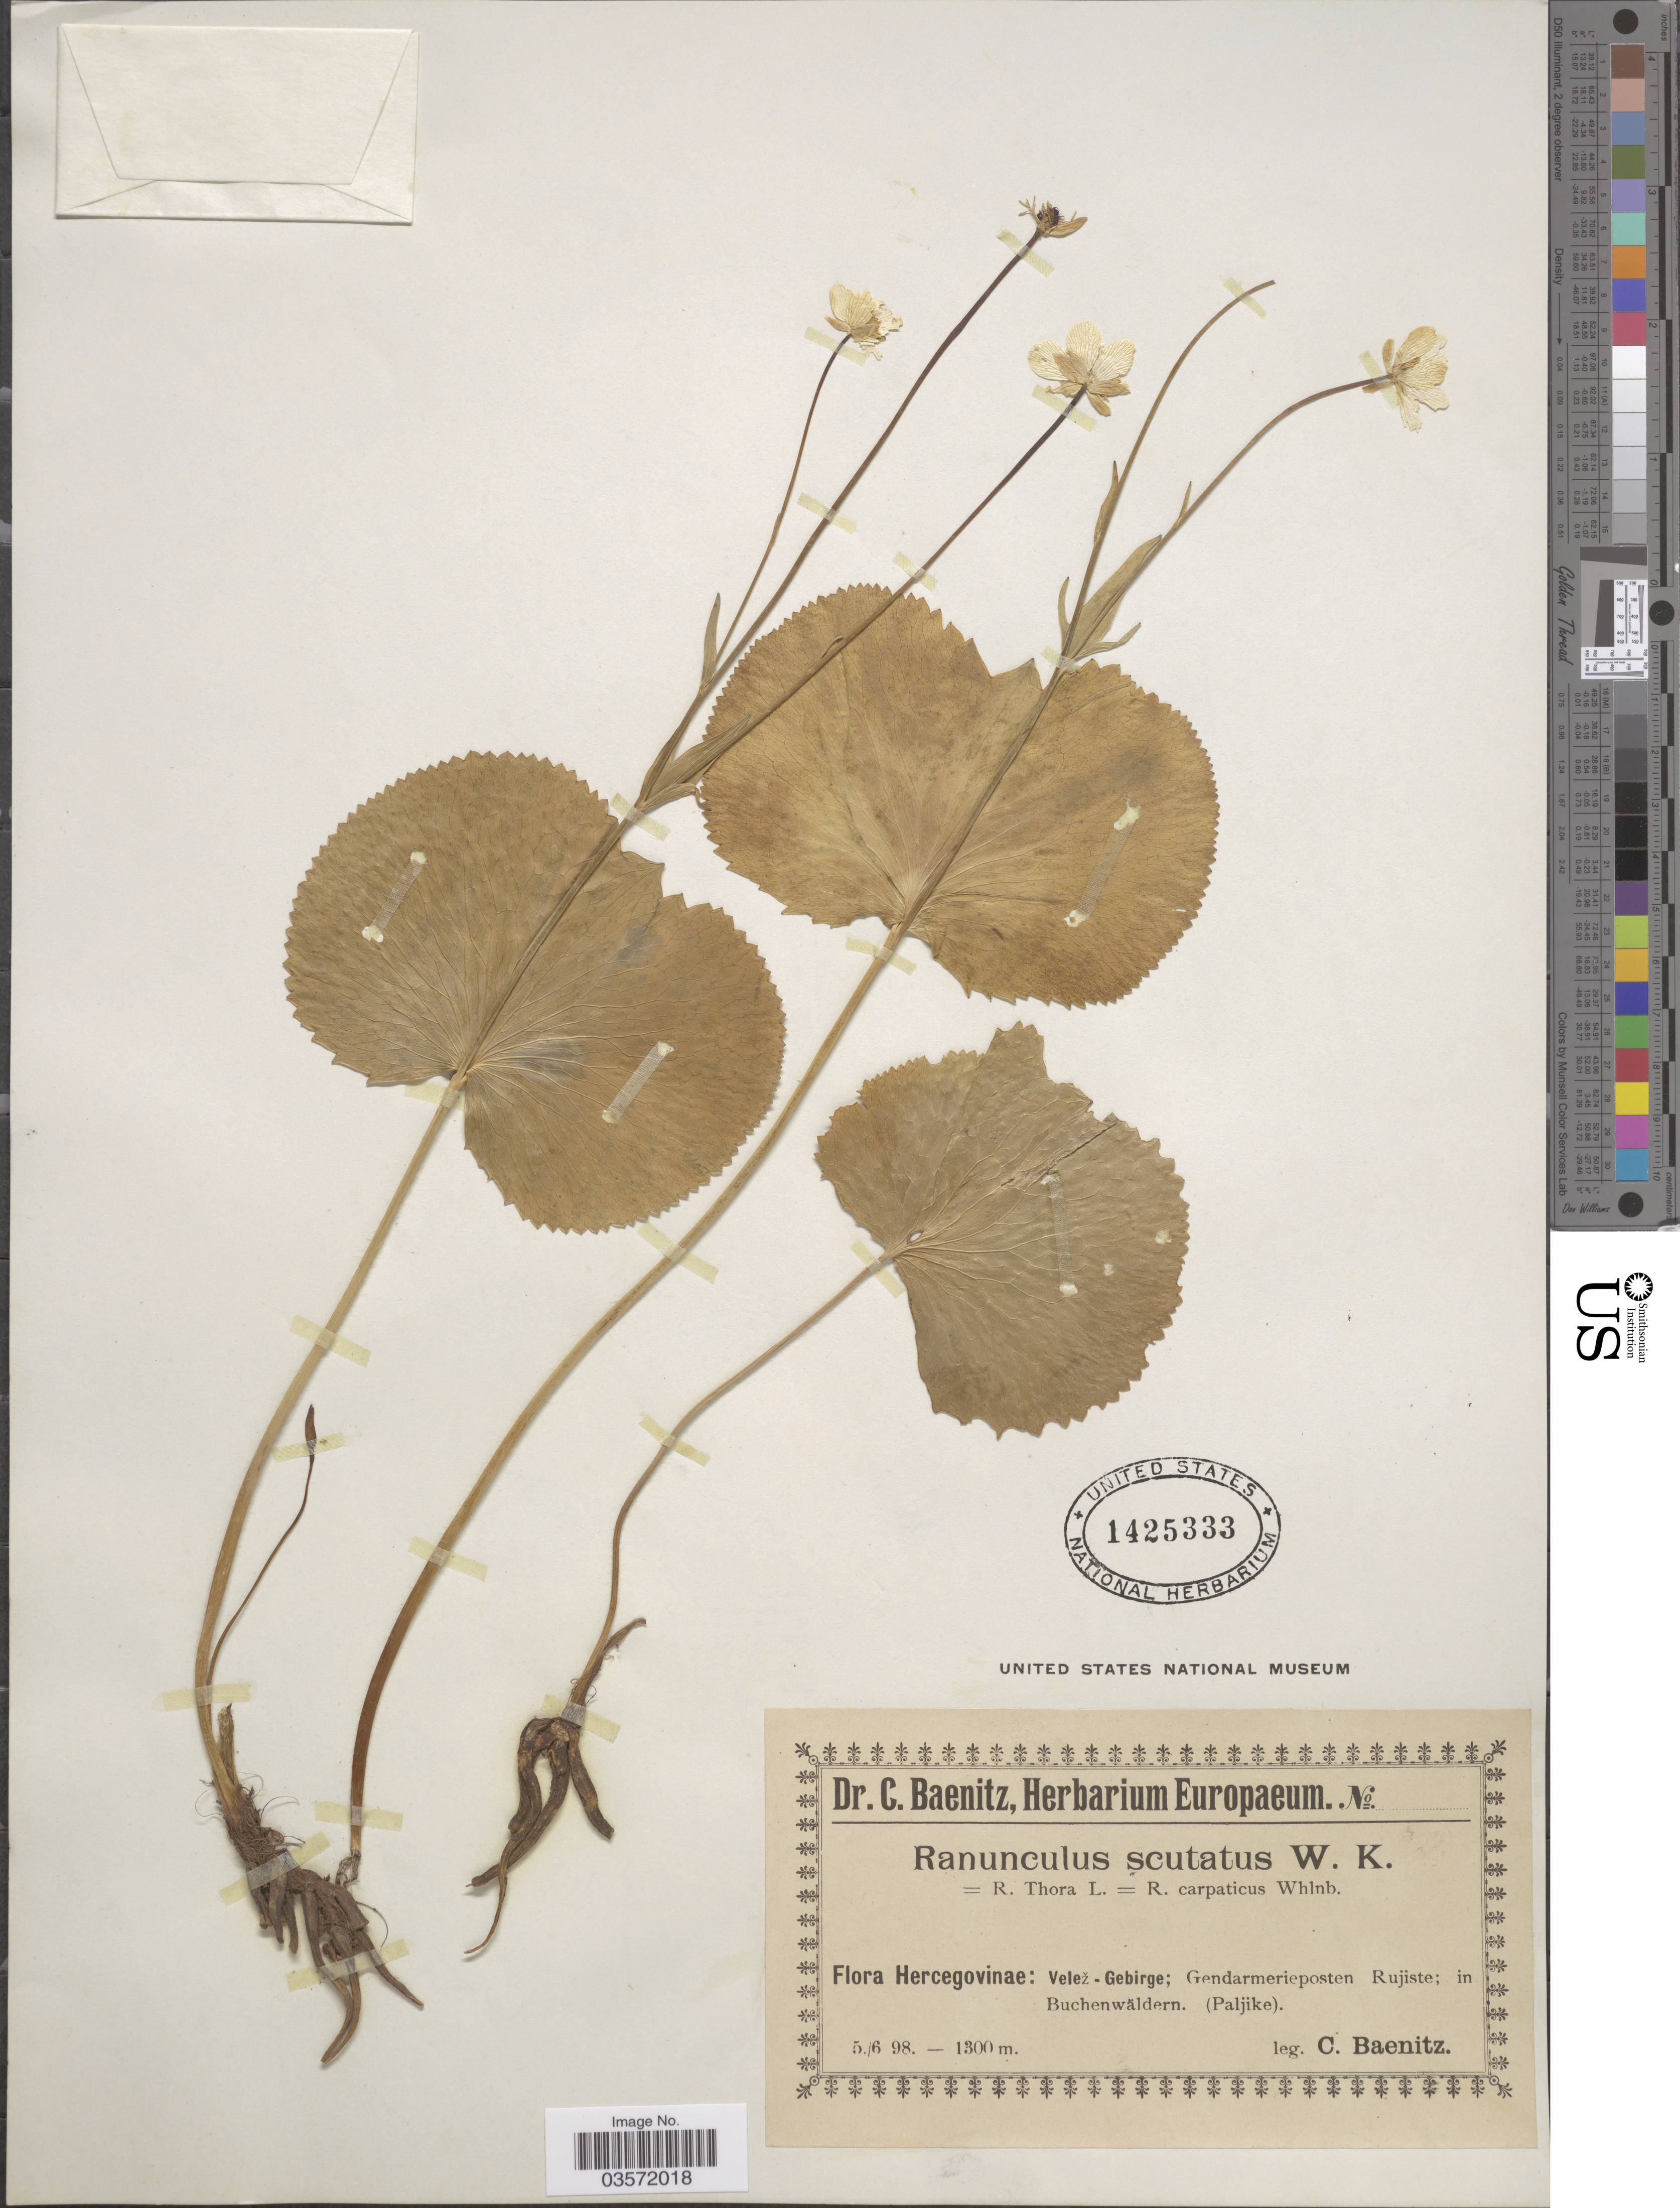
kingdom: Plantae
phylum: Tracheophyta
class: Magnoliopsida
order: Ranunculales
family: Ranunculaceae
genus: Ranunculus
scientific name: Ranunculus scutatus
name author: Waldst. & Kit.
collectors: C. G. Baenitz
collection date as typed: Transcribed d/m/y: 5/6/98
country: Bosnia and Herzegovina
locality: Velež - Gebirge; Gendarmerieposten Rujiste; in Buchenwäldern. (Paljike).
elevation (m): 1300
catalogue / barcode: US 1425333